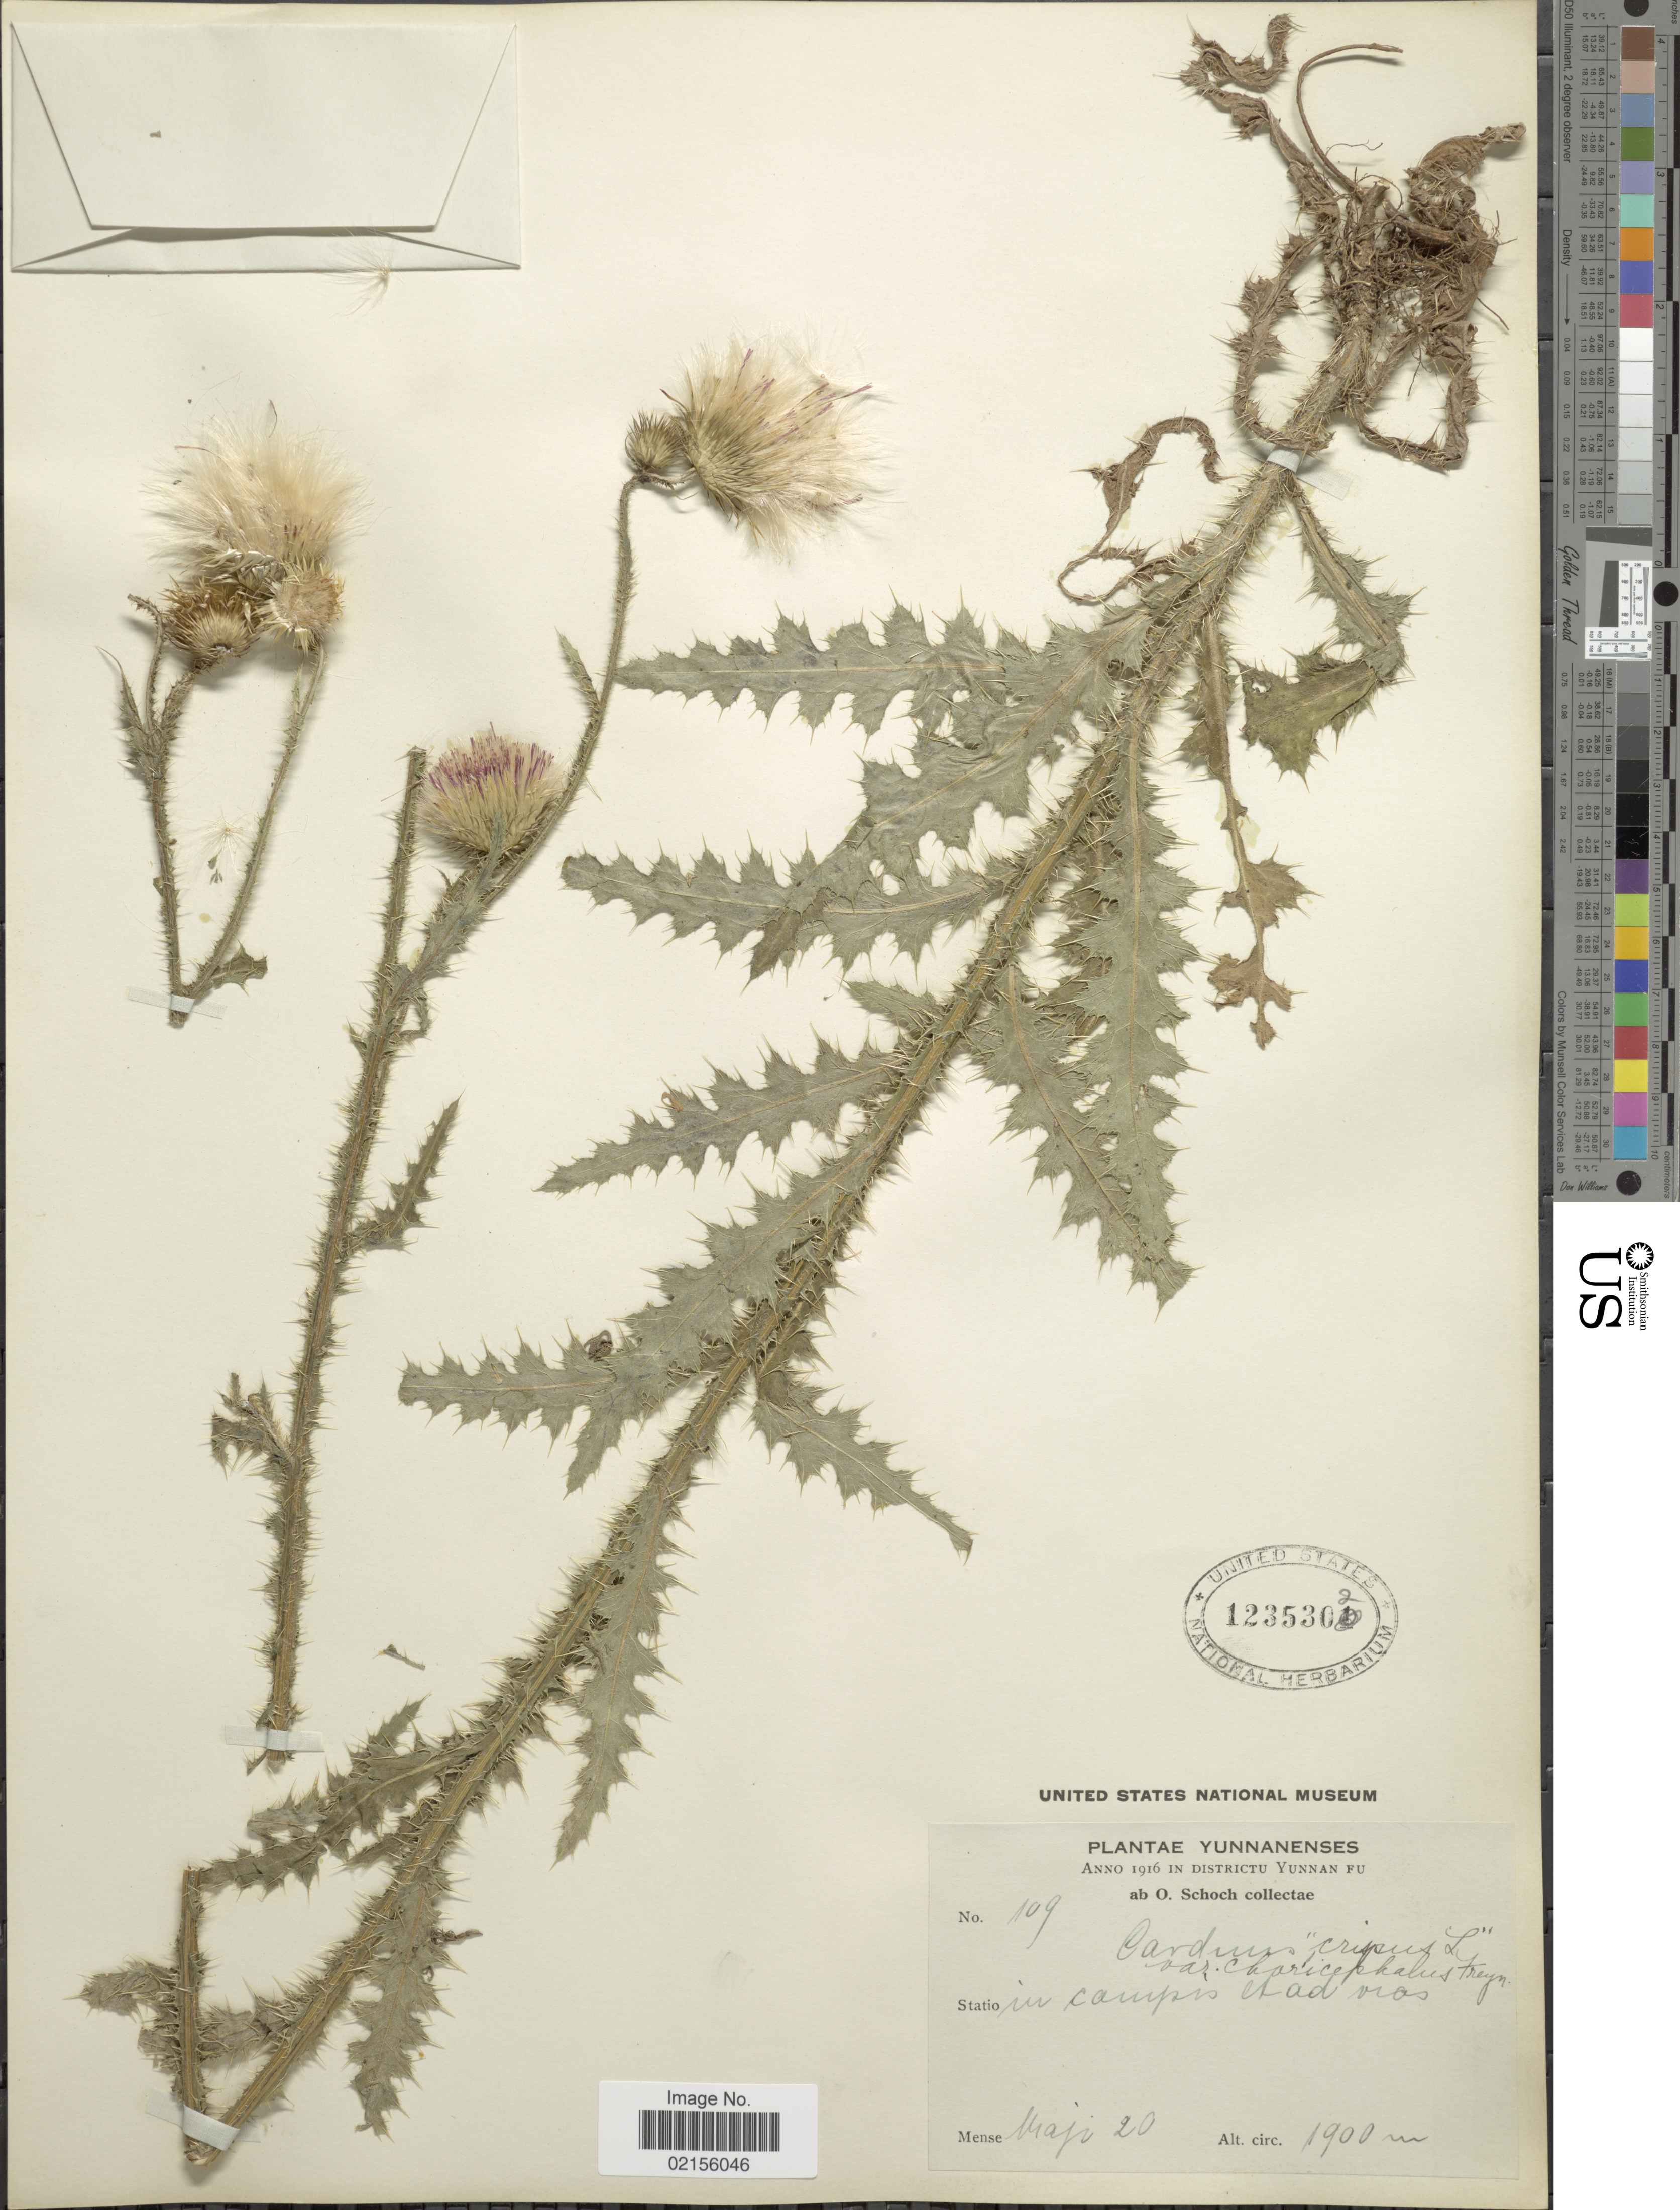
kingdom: Plantae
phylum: Tracheophyta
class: Magnoliopsida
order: Asterales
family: Asteraceae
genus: Carduus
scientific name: Carduus crispus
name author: L.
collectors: O. Schoch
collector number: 109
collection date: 1916-05-20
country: China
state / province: Yunnan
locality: In campis et ad vias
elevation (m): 1900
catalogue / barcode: US 1235302